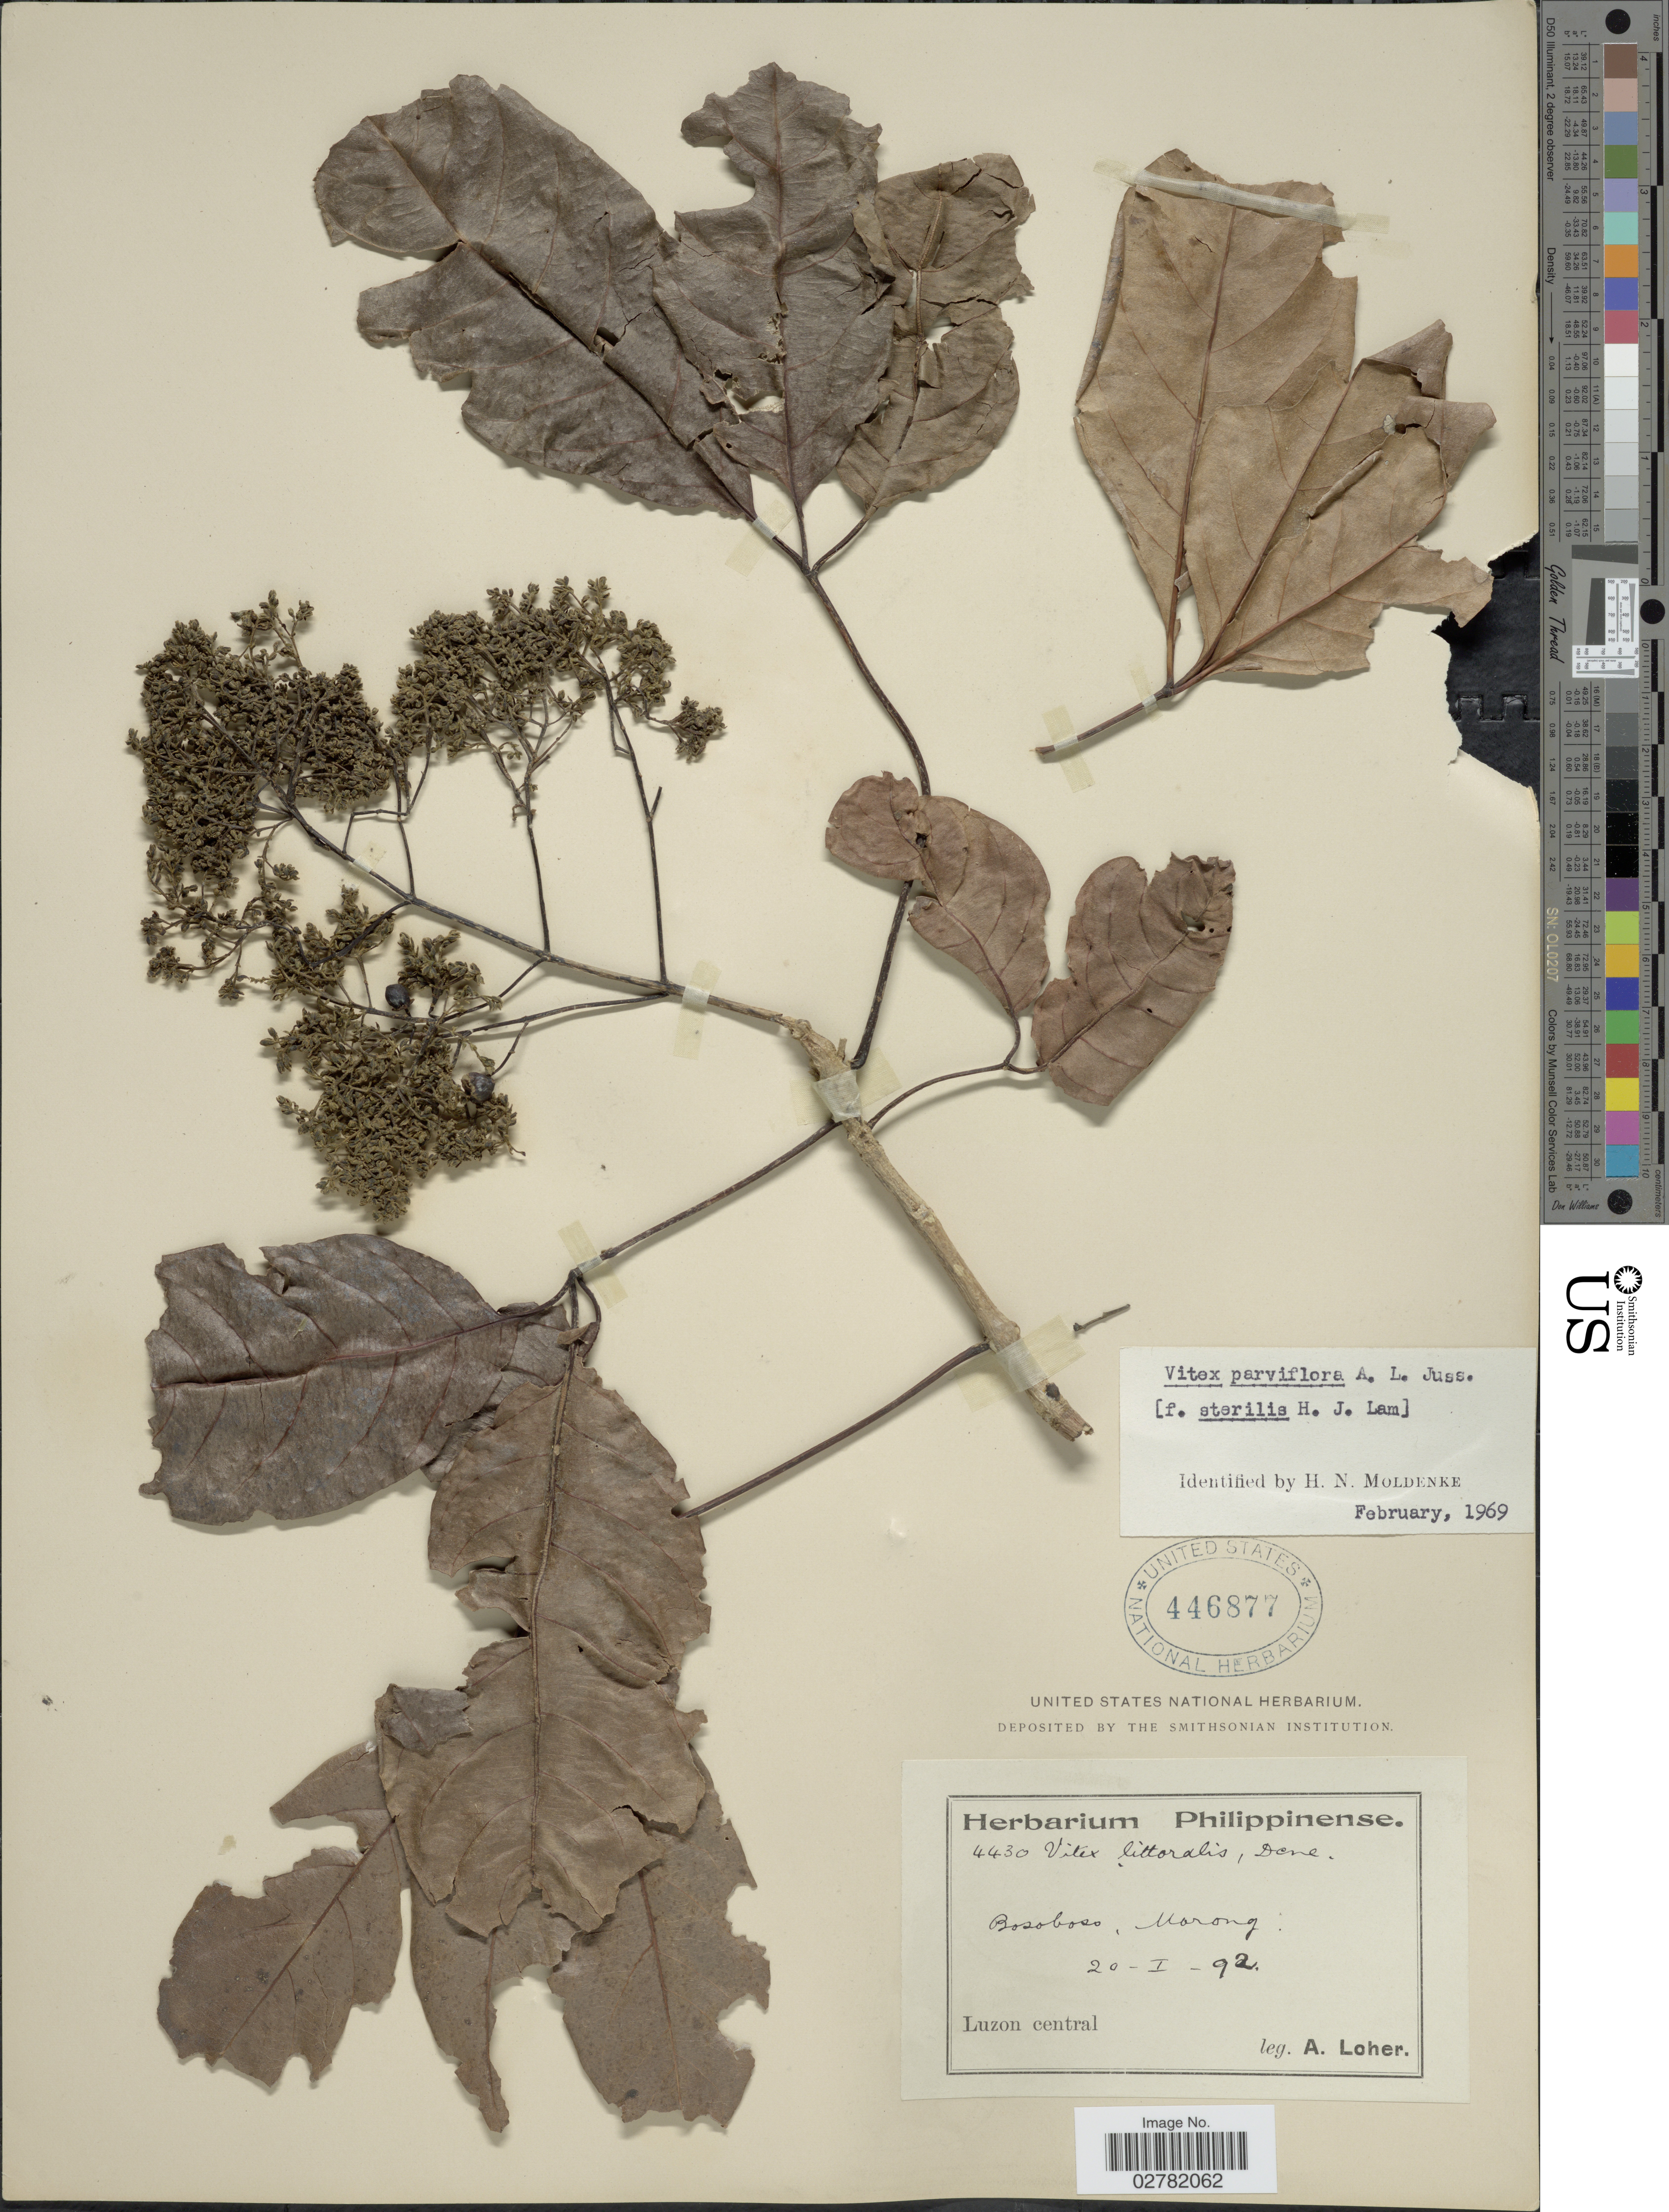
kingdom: Plantae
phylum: Tracheophyta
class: Magnoliopsida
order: Lamiales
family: Lamiaceae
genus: Vitex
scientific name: Vitex parviflora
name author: Juss.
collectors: A. Loher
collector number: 4430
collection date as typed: Transcribed d/m/y: 20/1/92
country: Philippines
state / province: Central Luzon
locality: Bosoboso, Morong.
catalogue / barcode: US 446877